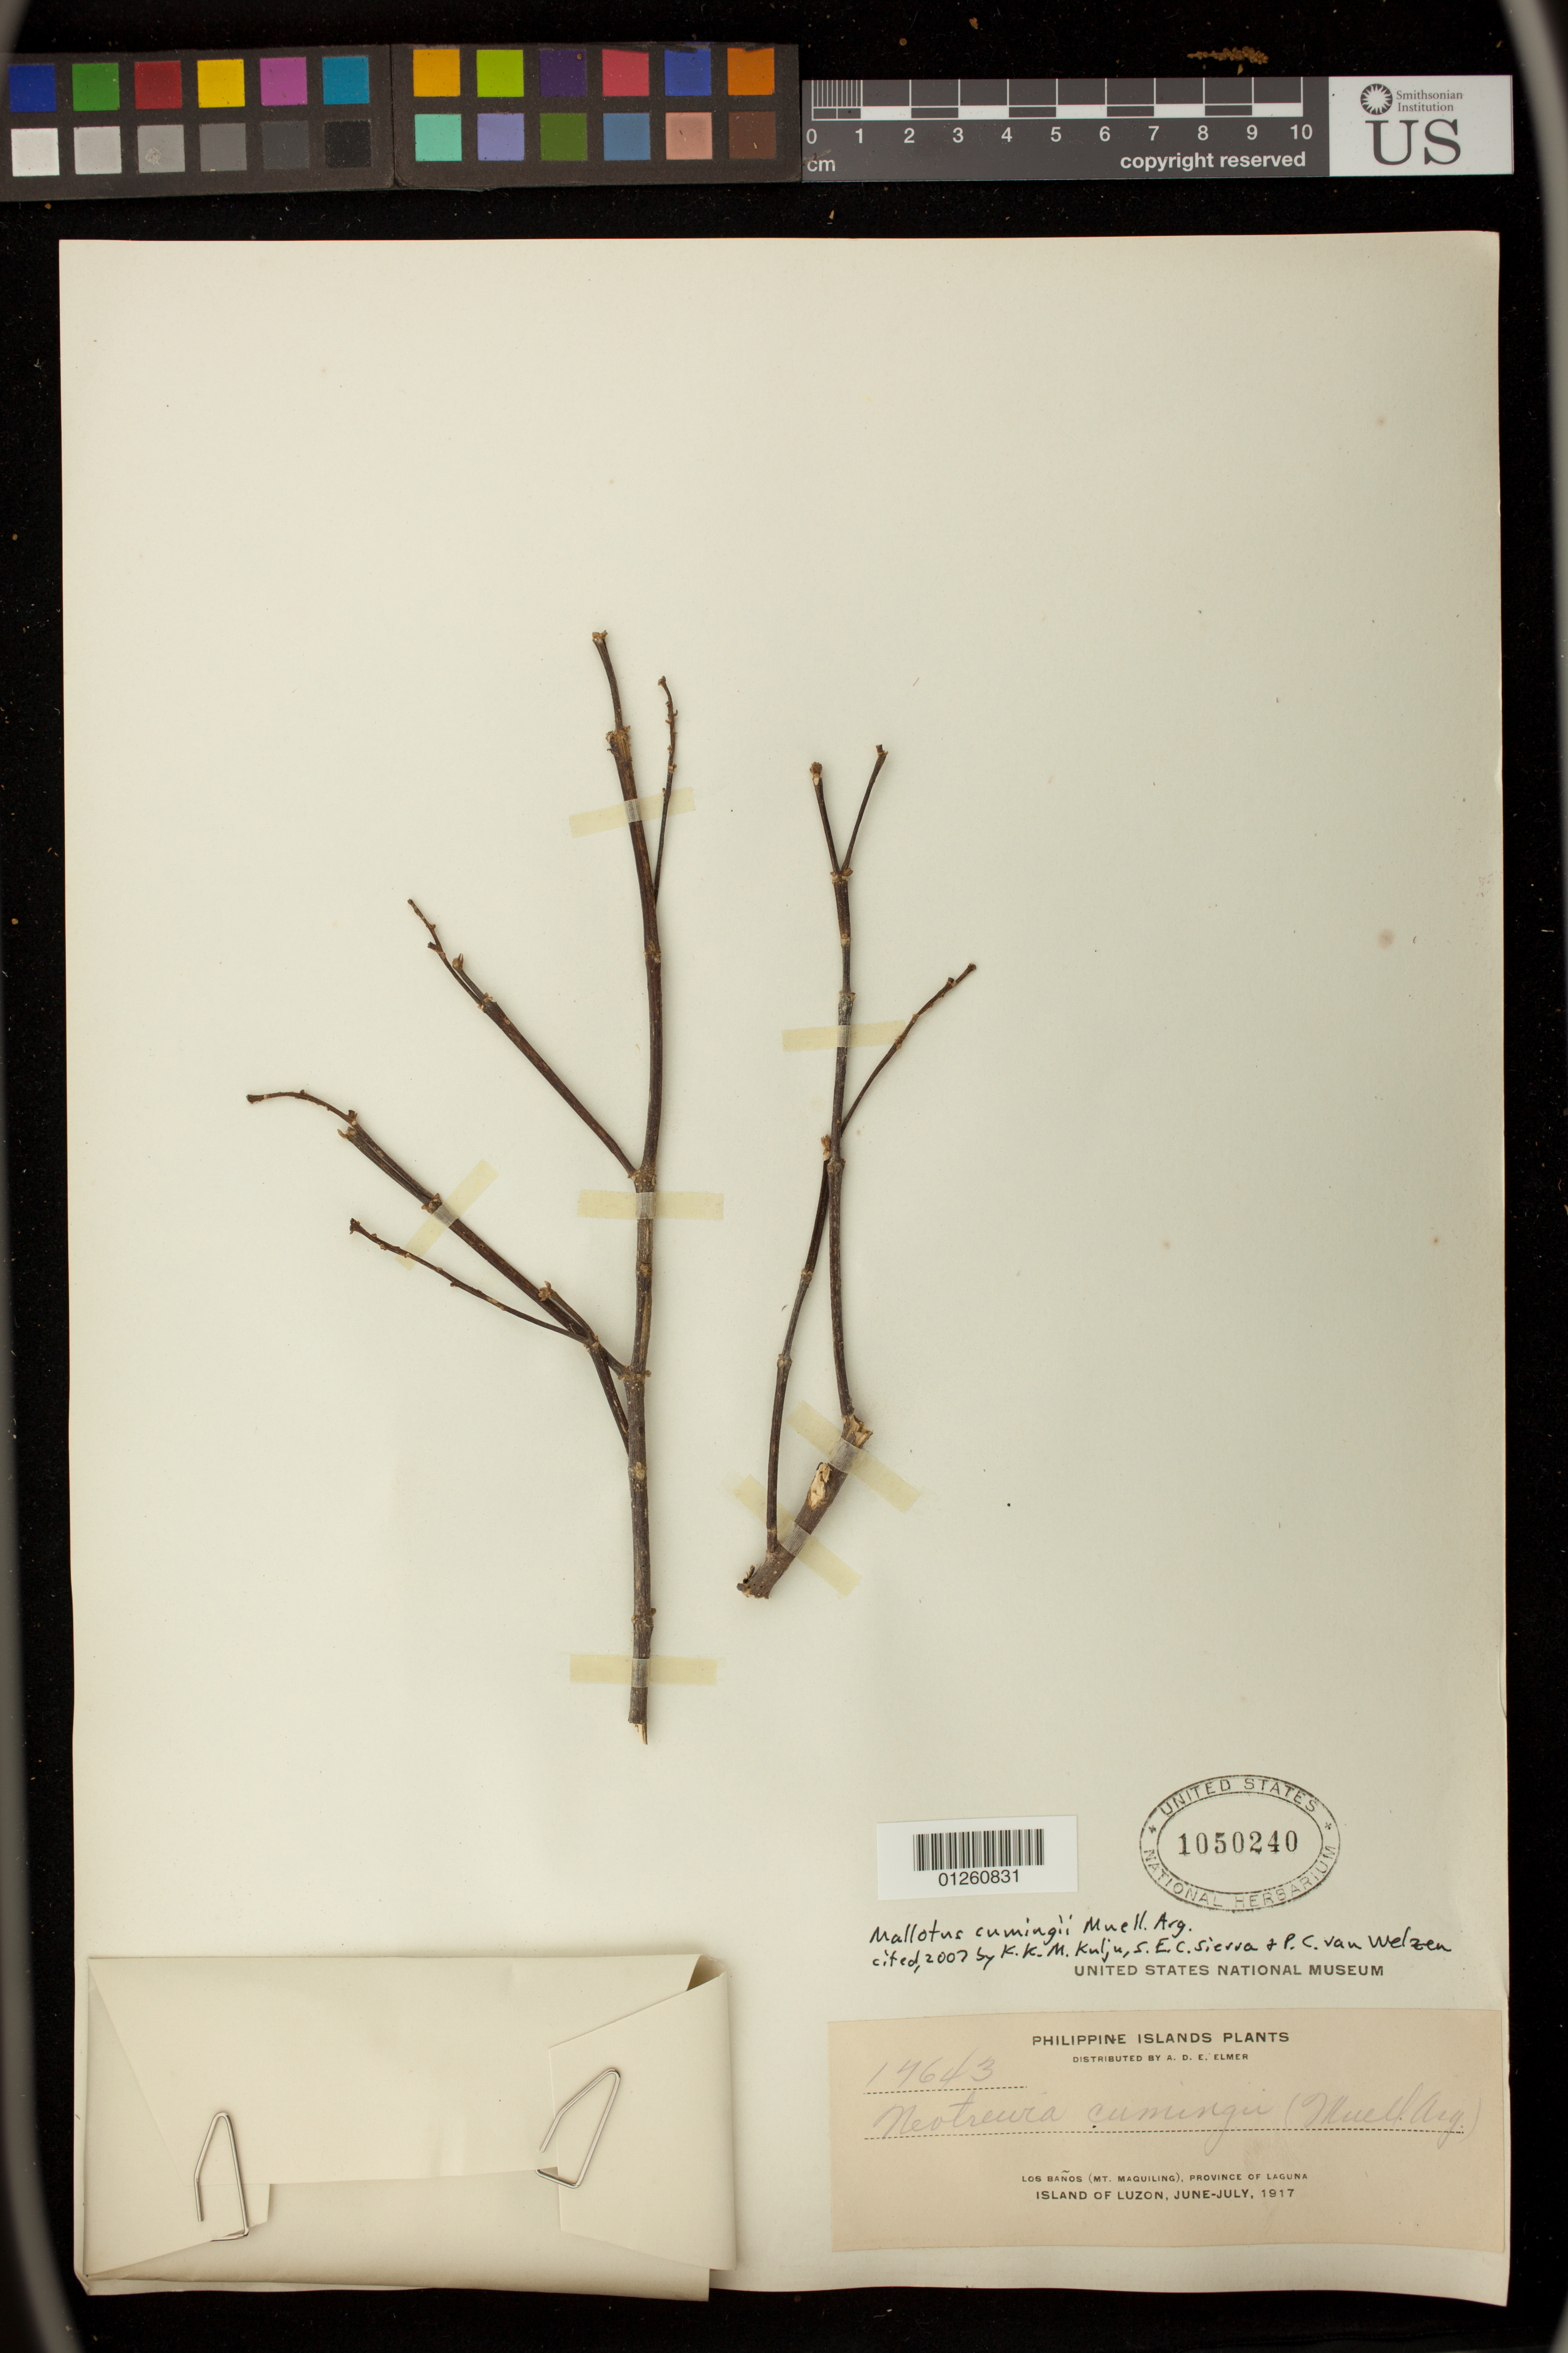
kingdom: Plantae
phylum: Tracheophyta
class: Magnoliopsida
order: Malpighiales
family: Euphorbiaceae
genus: Mallotus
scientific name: Mallotus cumingii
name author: Müll. Arg.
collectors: A. D. E. Elmer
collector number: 17643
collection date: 1917-06/1917-07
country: Philippines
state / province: Calabarzon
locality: Los Banos (Mt. Maquiling) Province of Laguna Island of Luzon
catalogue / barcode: US 1050240